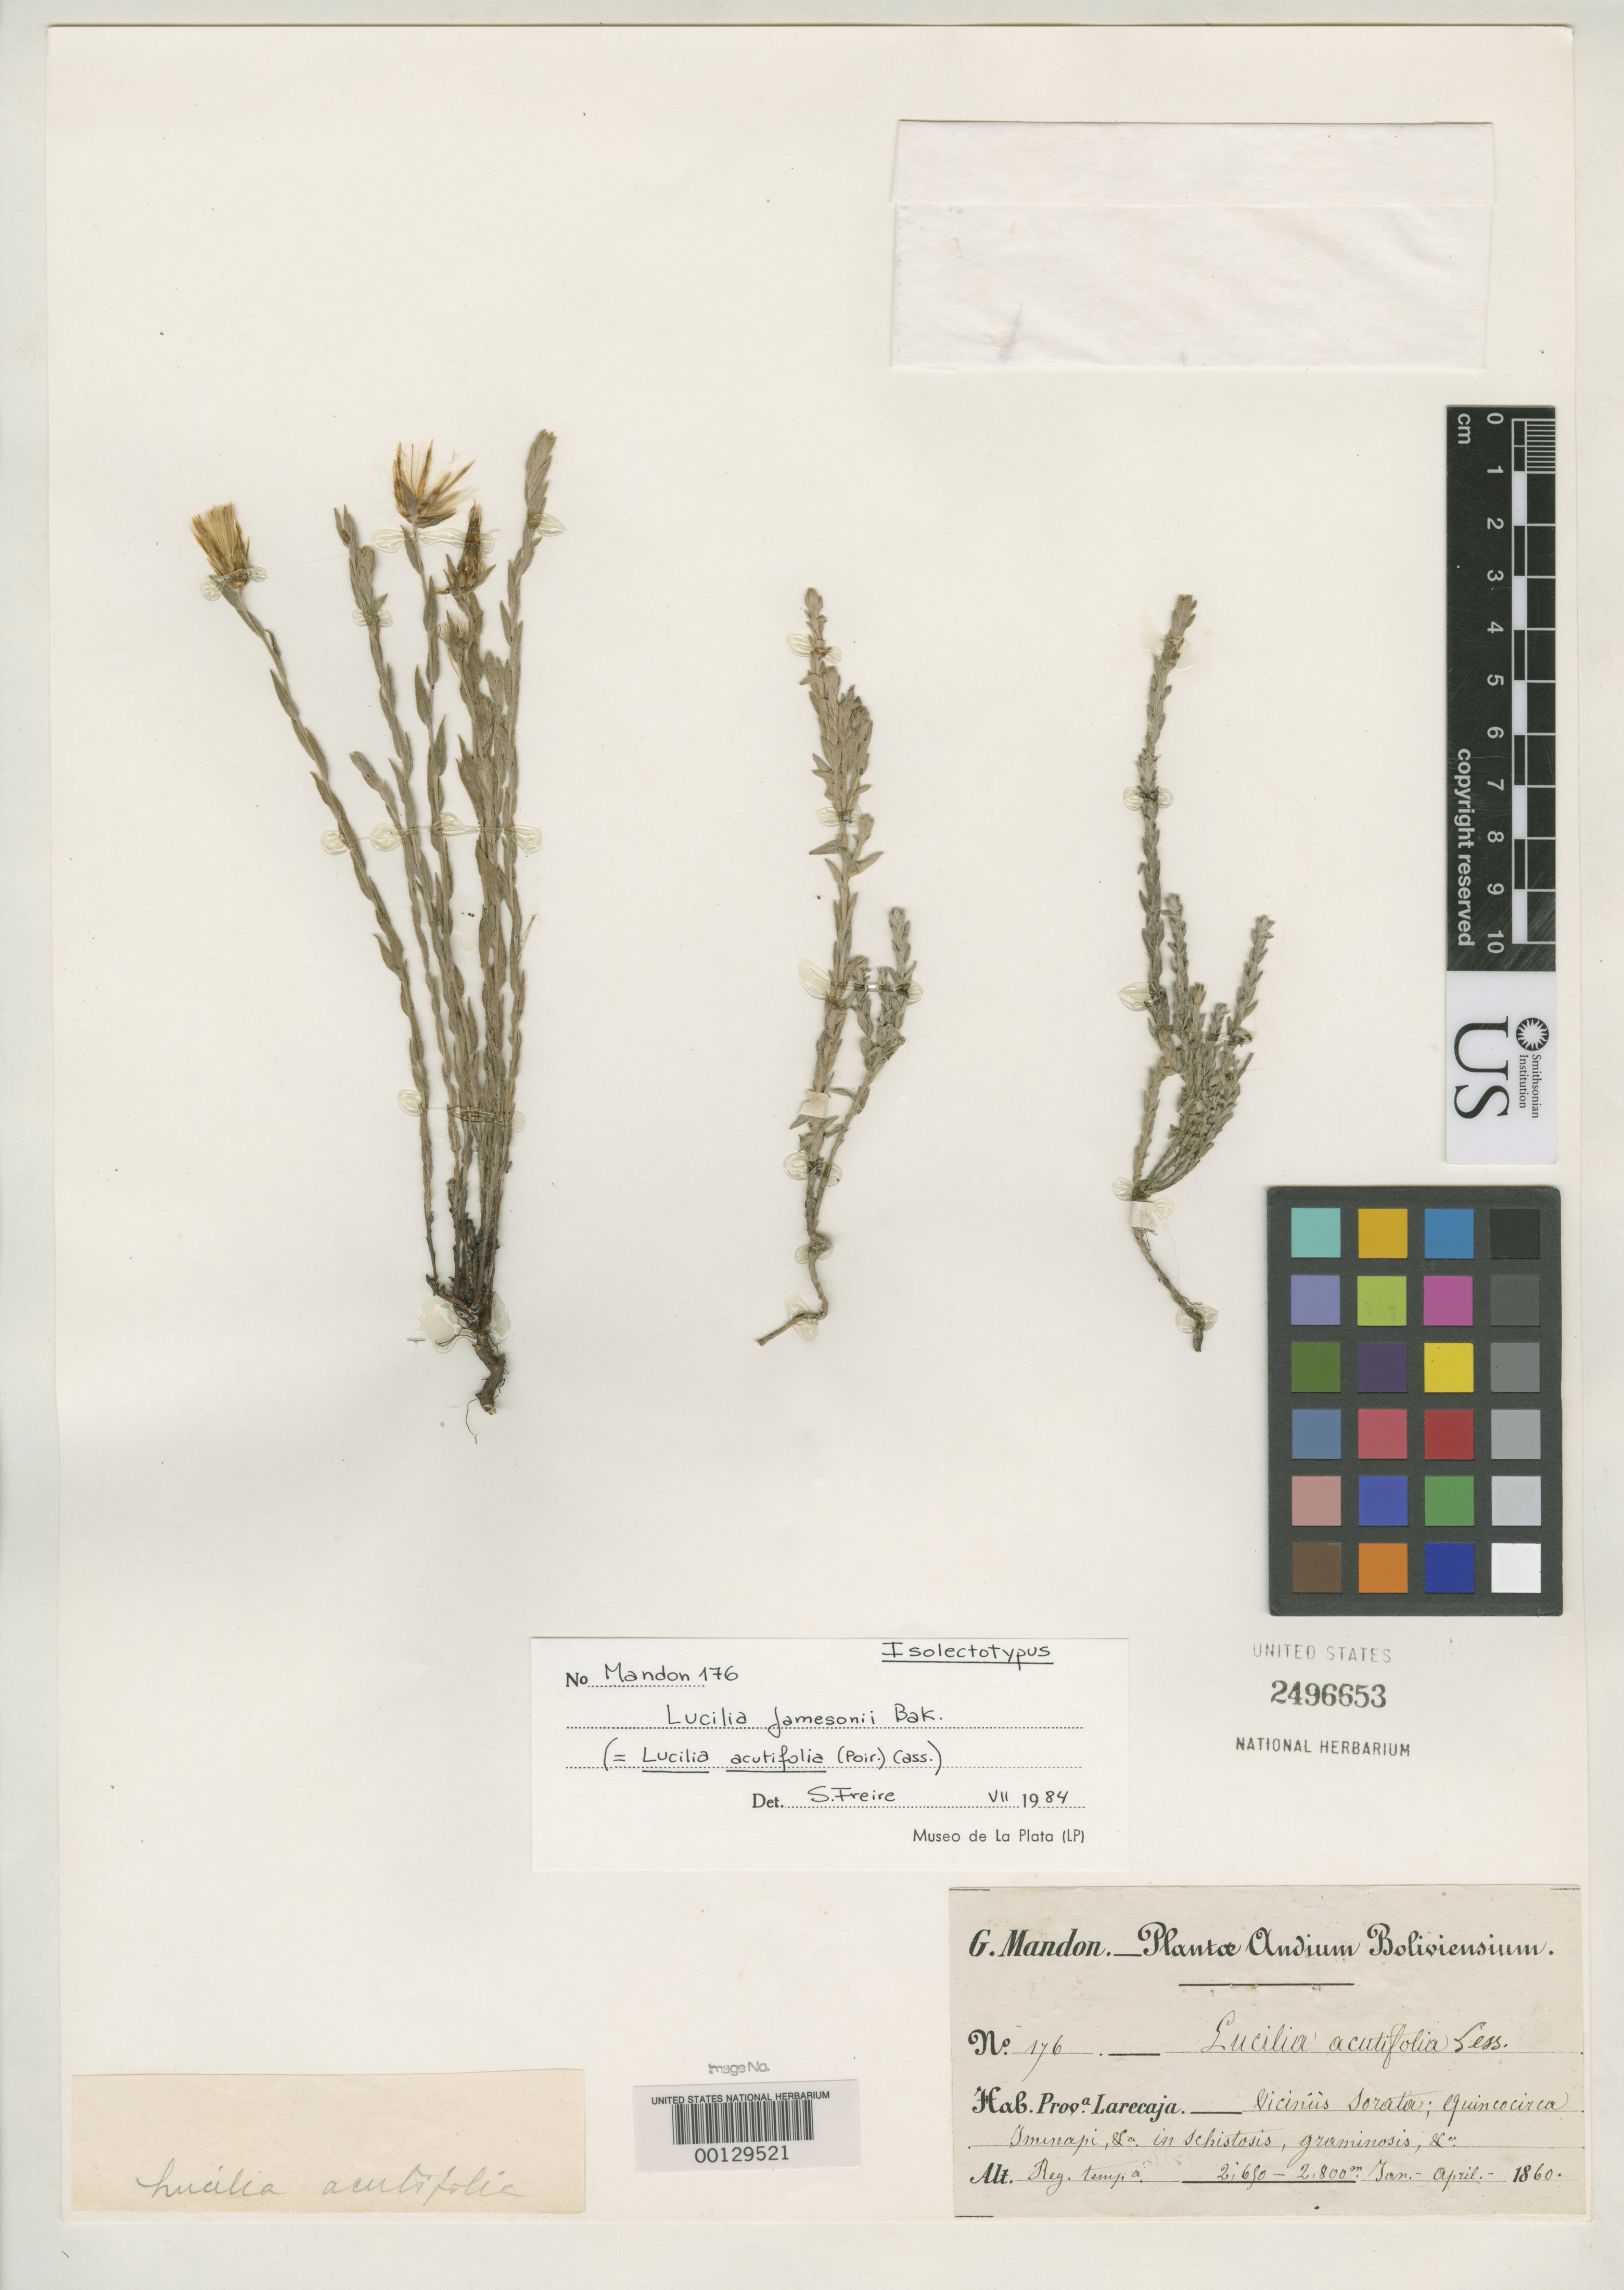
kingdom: Plantae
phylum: Tracheophyta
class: Magnoliopsida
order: Asterales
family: Asteraceae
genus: Lucilia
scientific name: Lucilia jamesonii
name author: Baker in Mart.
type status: Isolectotype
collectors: G. Mandon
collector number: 176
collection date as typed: Jan 1860 to -- Apr 1860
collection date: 1860-01/1860-04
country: Bolivia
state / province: La Paz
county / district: Larecaja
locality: Vicinity of Sorata.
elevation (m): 2690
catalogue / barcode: US 2496653